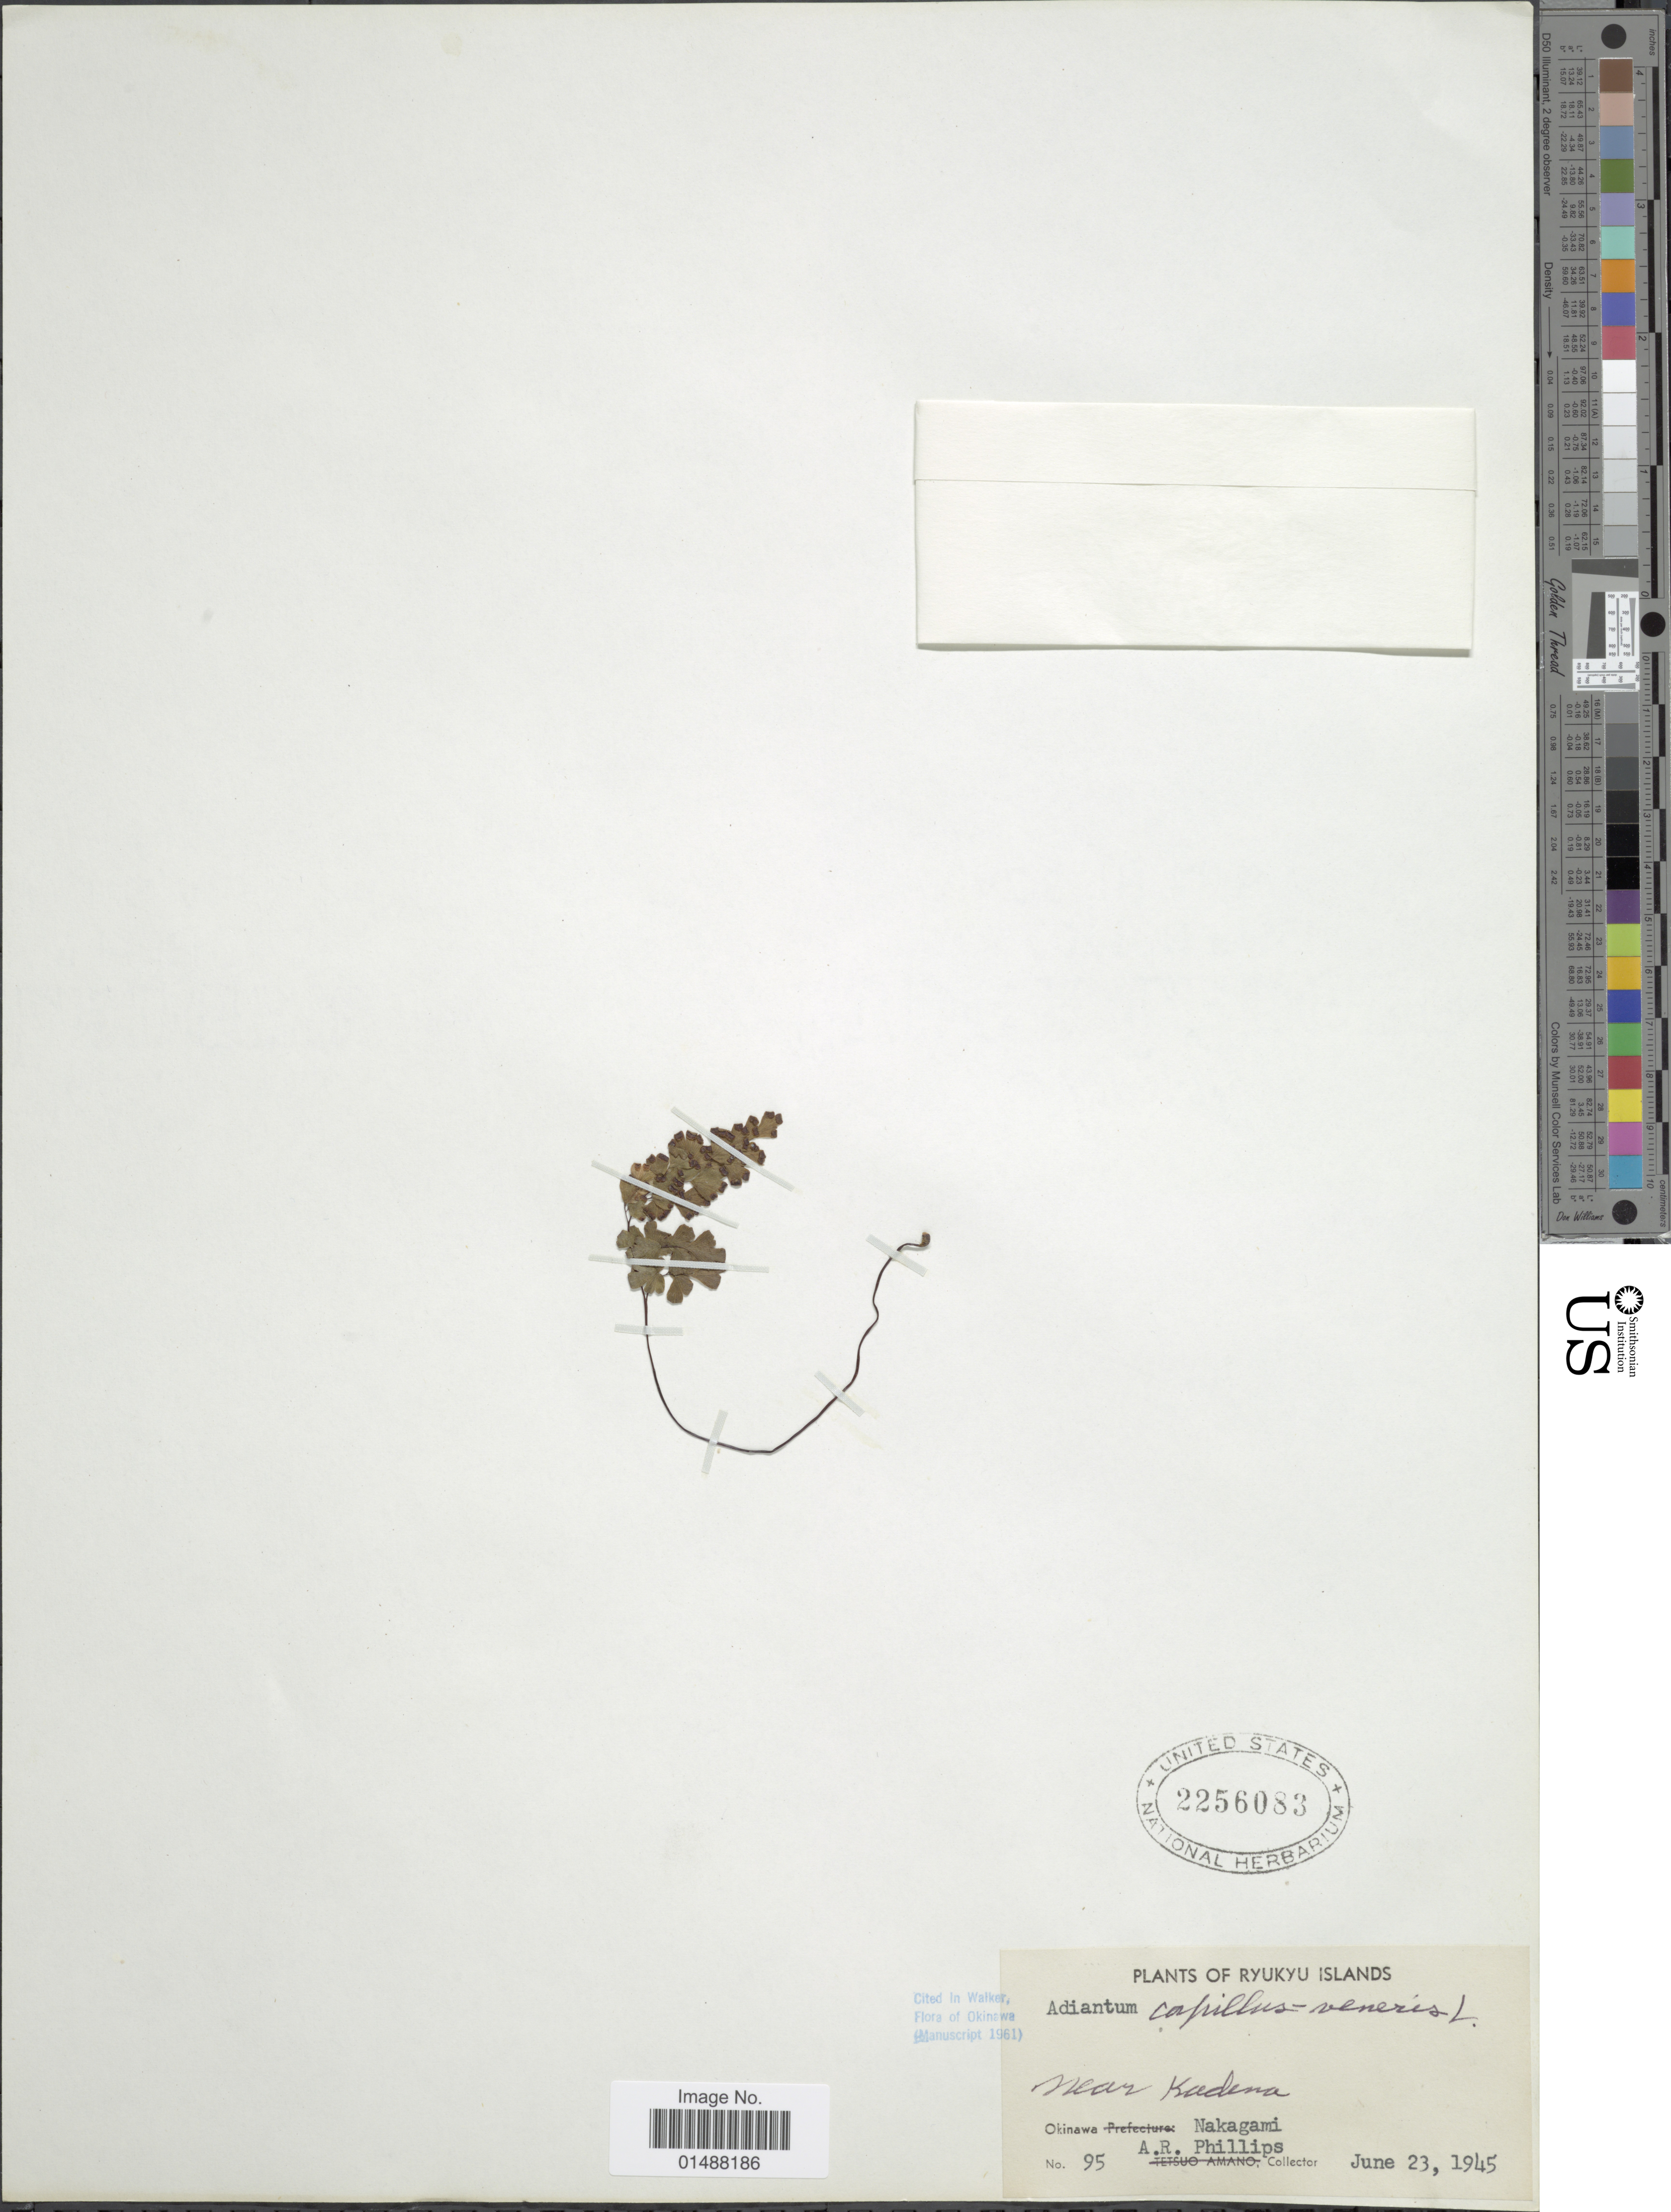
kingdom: Plantae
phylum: Tracheophyta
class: Polypodiopsida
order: Polypodiales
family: Pteridaceae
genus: Adiantum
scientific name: Adiantum capillus-veneris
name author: L.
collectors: A. R. Phillips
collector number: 95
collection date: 1945-06-23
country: Japan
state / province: Okinawa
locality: Ryukyu Islands, Nakagami, near Kadema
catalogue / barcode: US 2256083